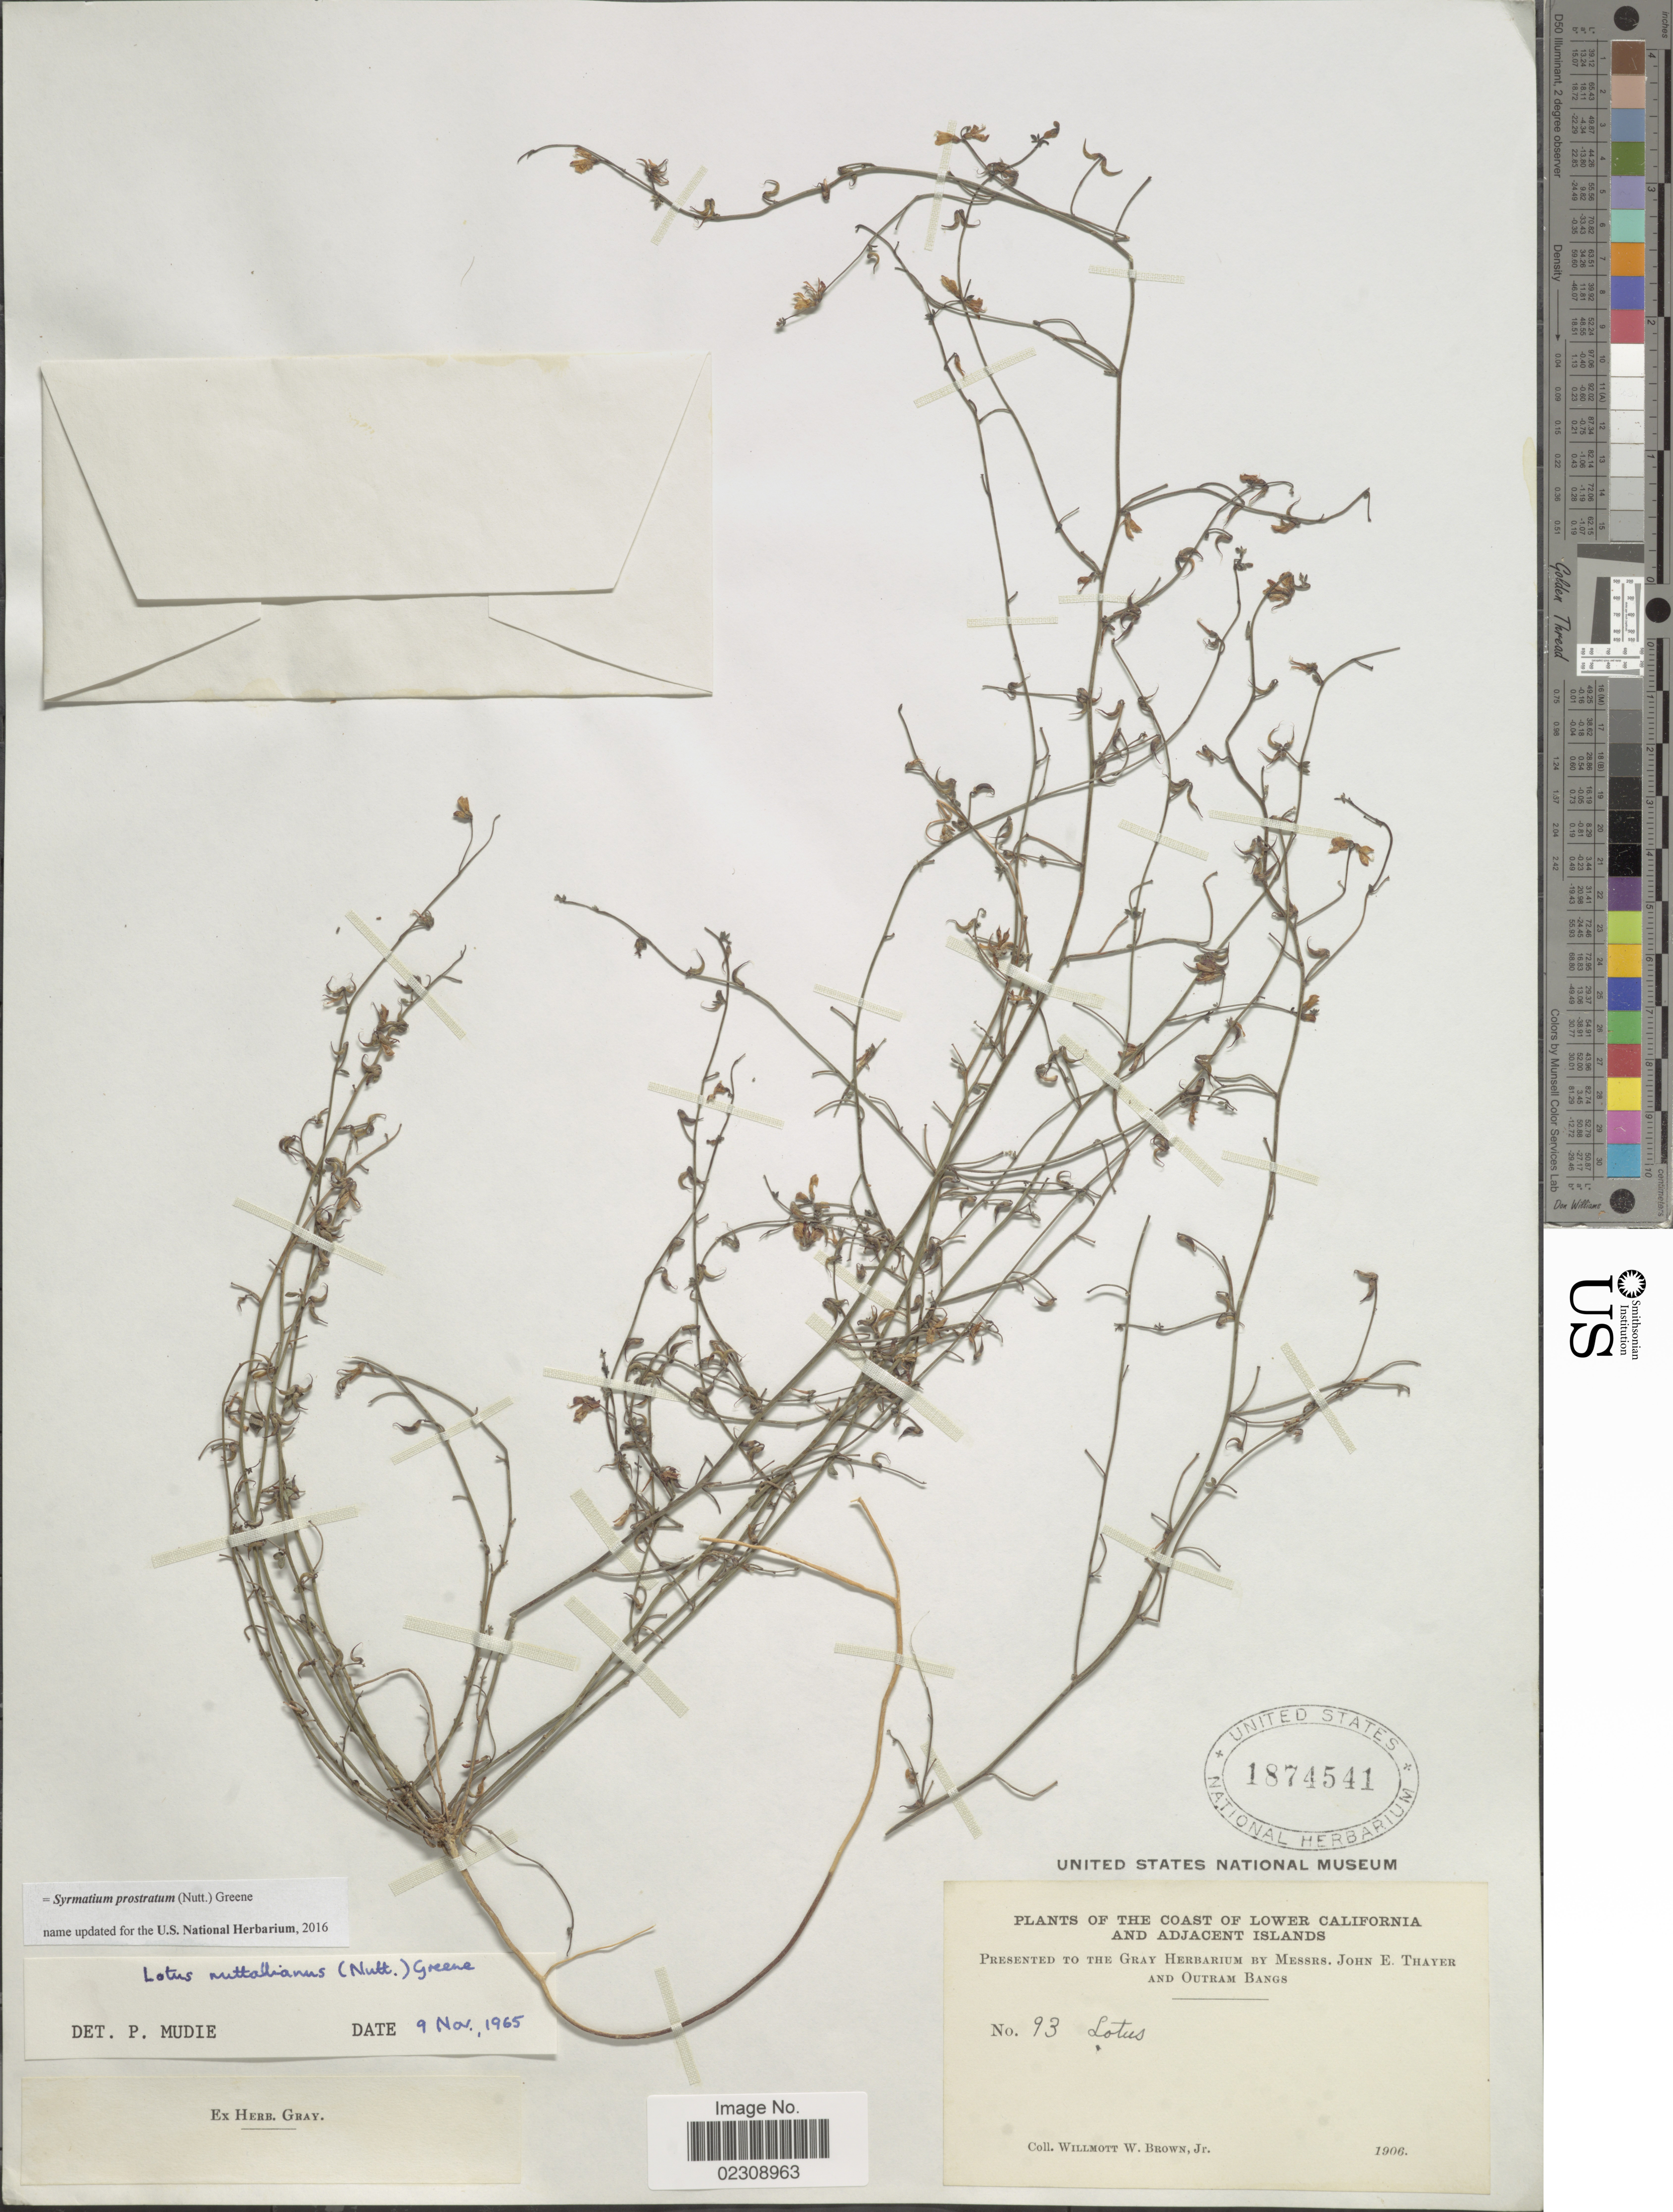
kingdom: Plantae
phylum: Tracheophyta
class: Magnoliopsida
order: Fabales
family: Fabaceae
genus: Syrmatium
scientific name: Syrmatium prostratum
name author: (Nutt.) Greene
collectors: W. W. Brown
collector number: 93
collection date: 1906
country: Mexico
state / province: Baja California Norte / Baja California Sur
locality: The Coast of Lower California and adjacent Islands.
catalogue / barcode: US 1874541